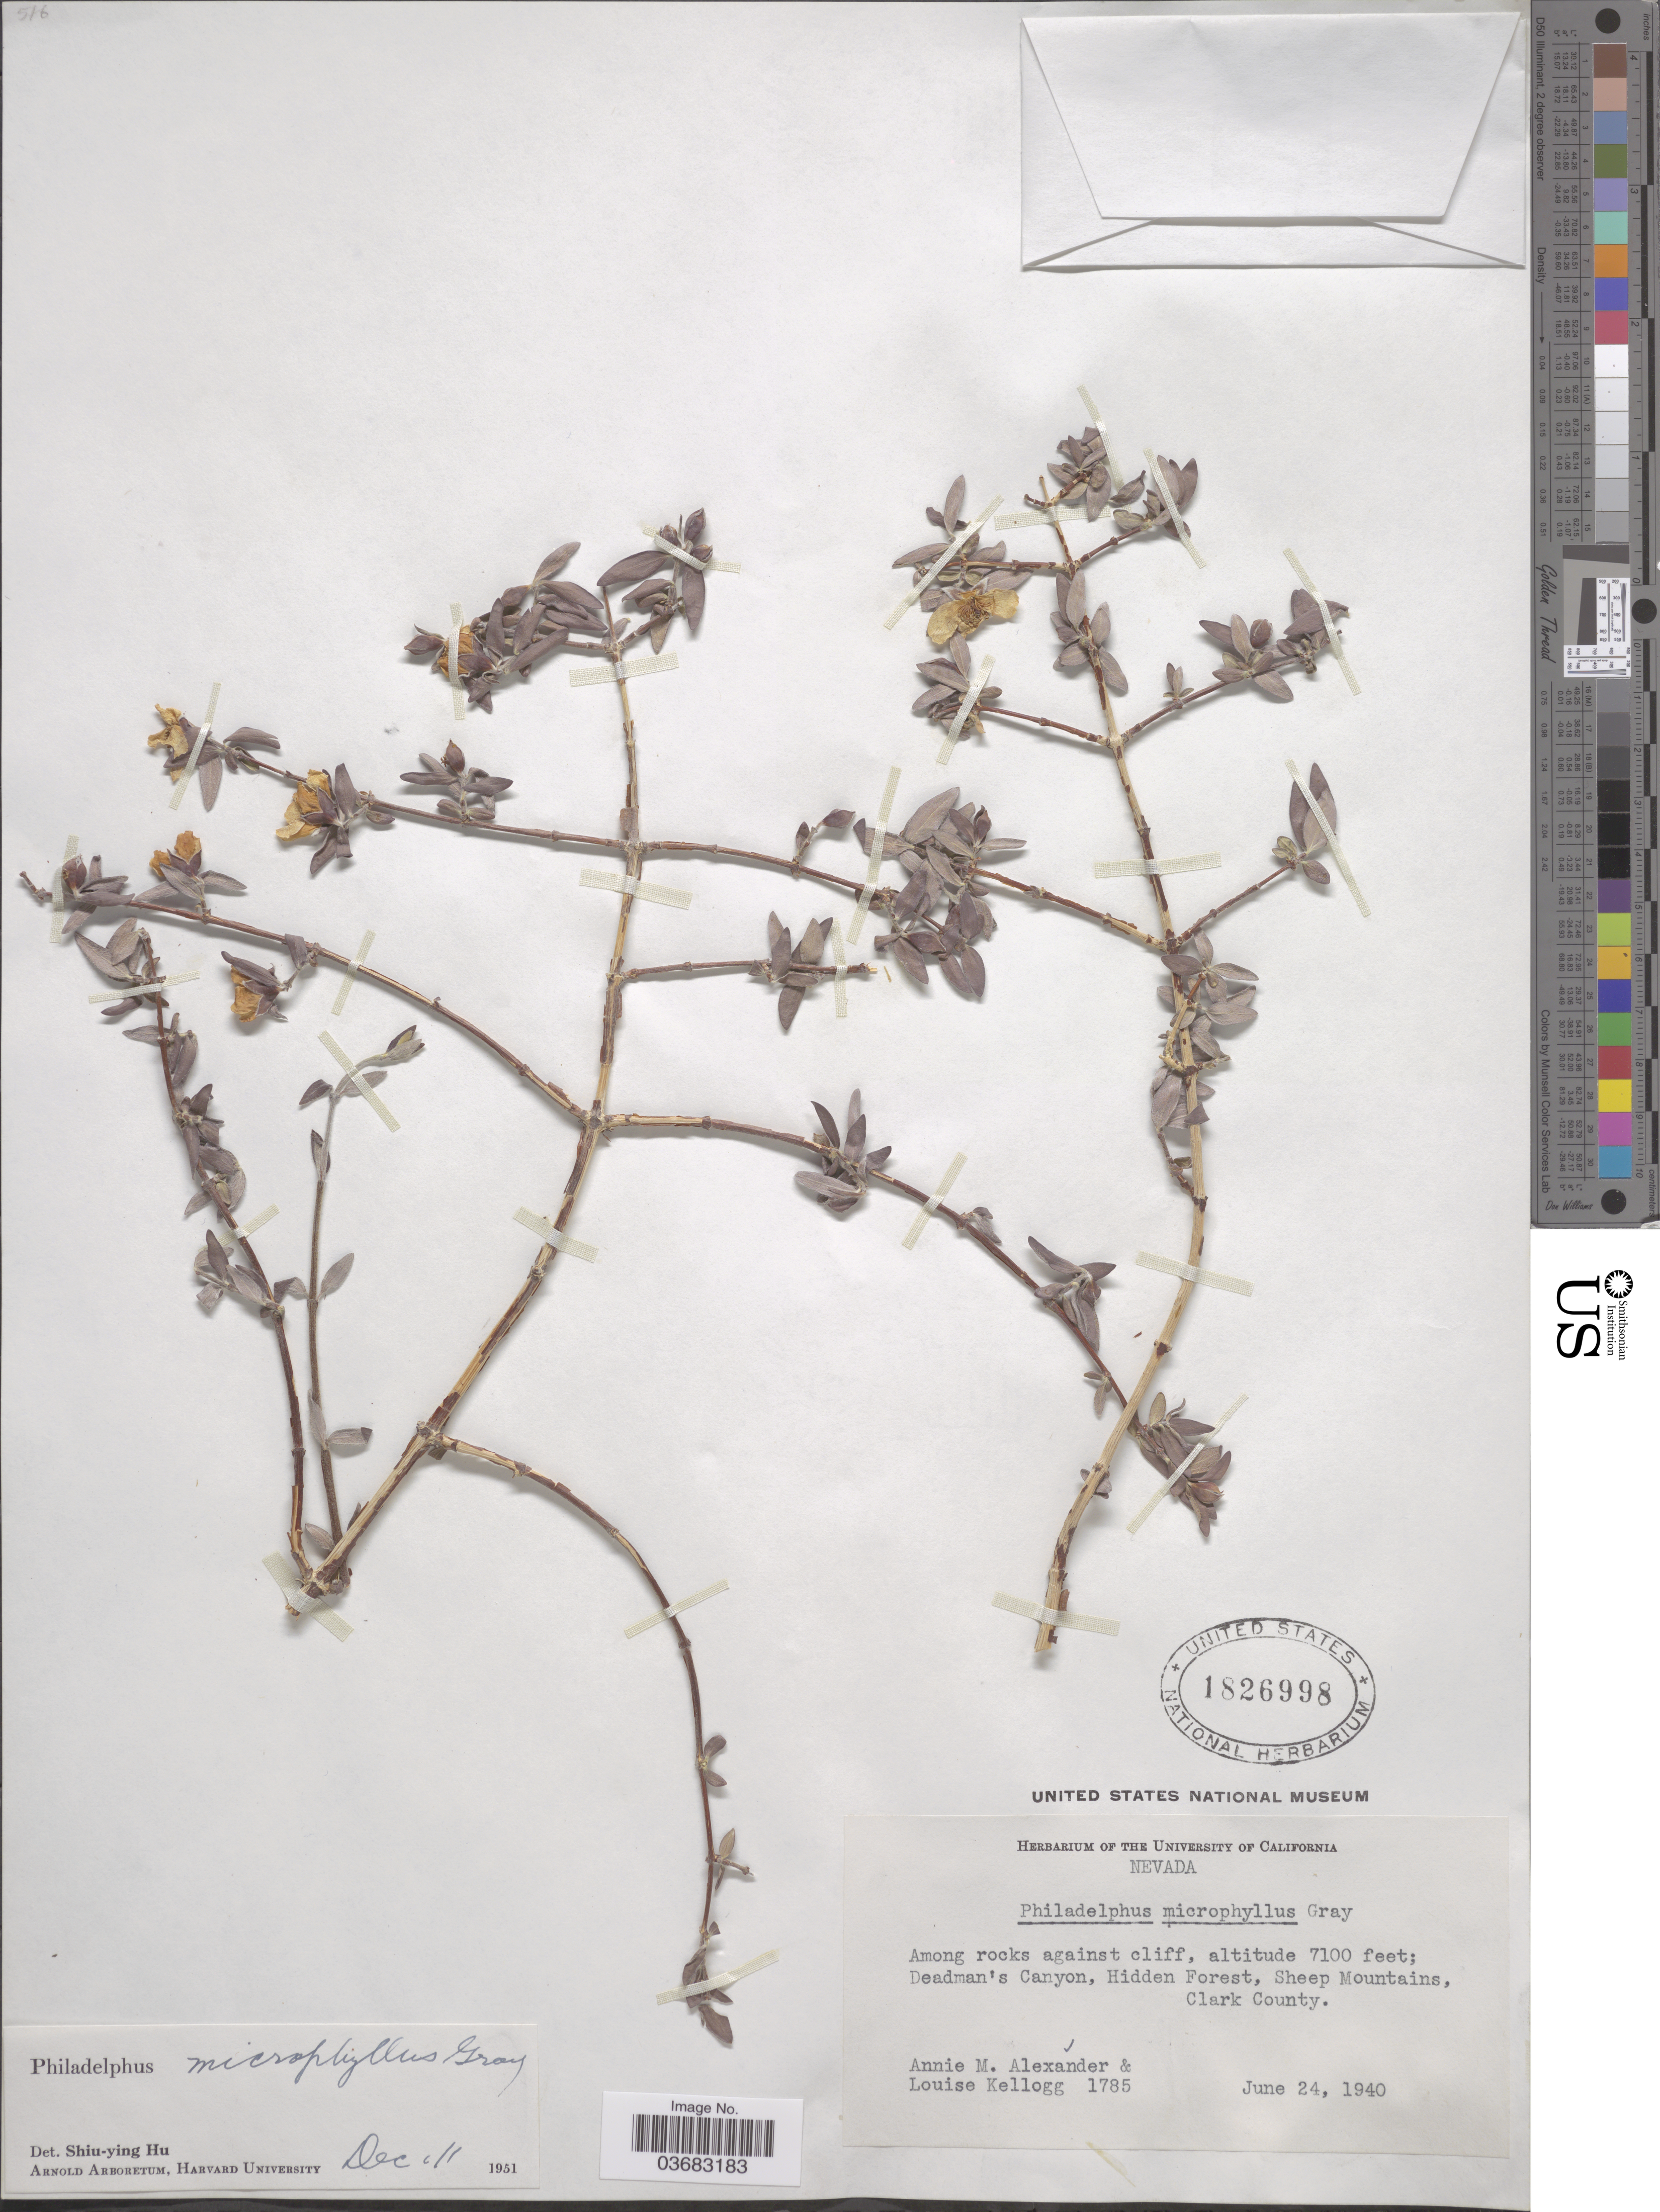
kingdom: Plantae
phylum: Tracheophyta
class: Magnoliopsida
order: Cornales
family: Hydrangeaceae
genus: Philadelphus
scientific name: Philadelphus microphyllus var. microphyllus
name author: A. Gray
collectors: A. M. Alexander & L. Kellogg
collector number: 1785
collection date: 1940-06-24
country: United States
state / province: Nevada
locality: Among rocks against cliff, Deadman's Canyon, Hidden Forest, Sheep Mountains, Clark County.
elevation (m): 2164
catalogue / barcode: US 1826998